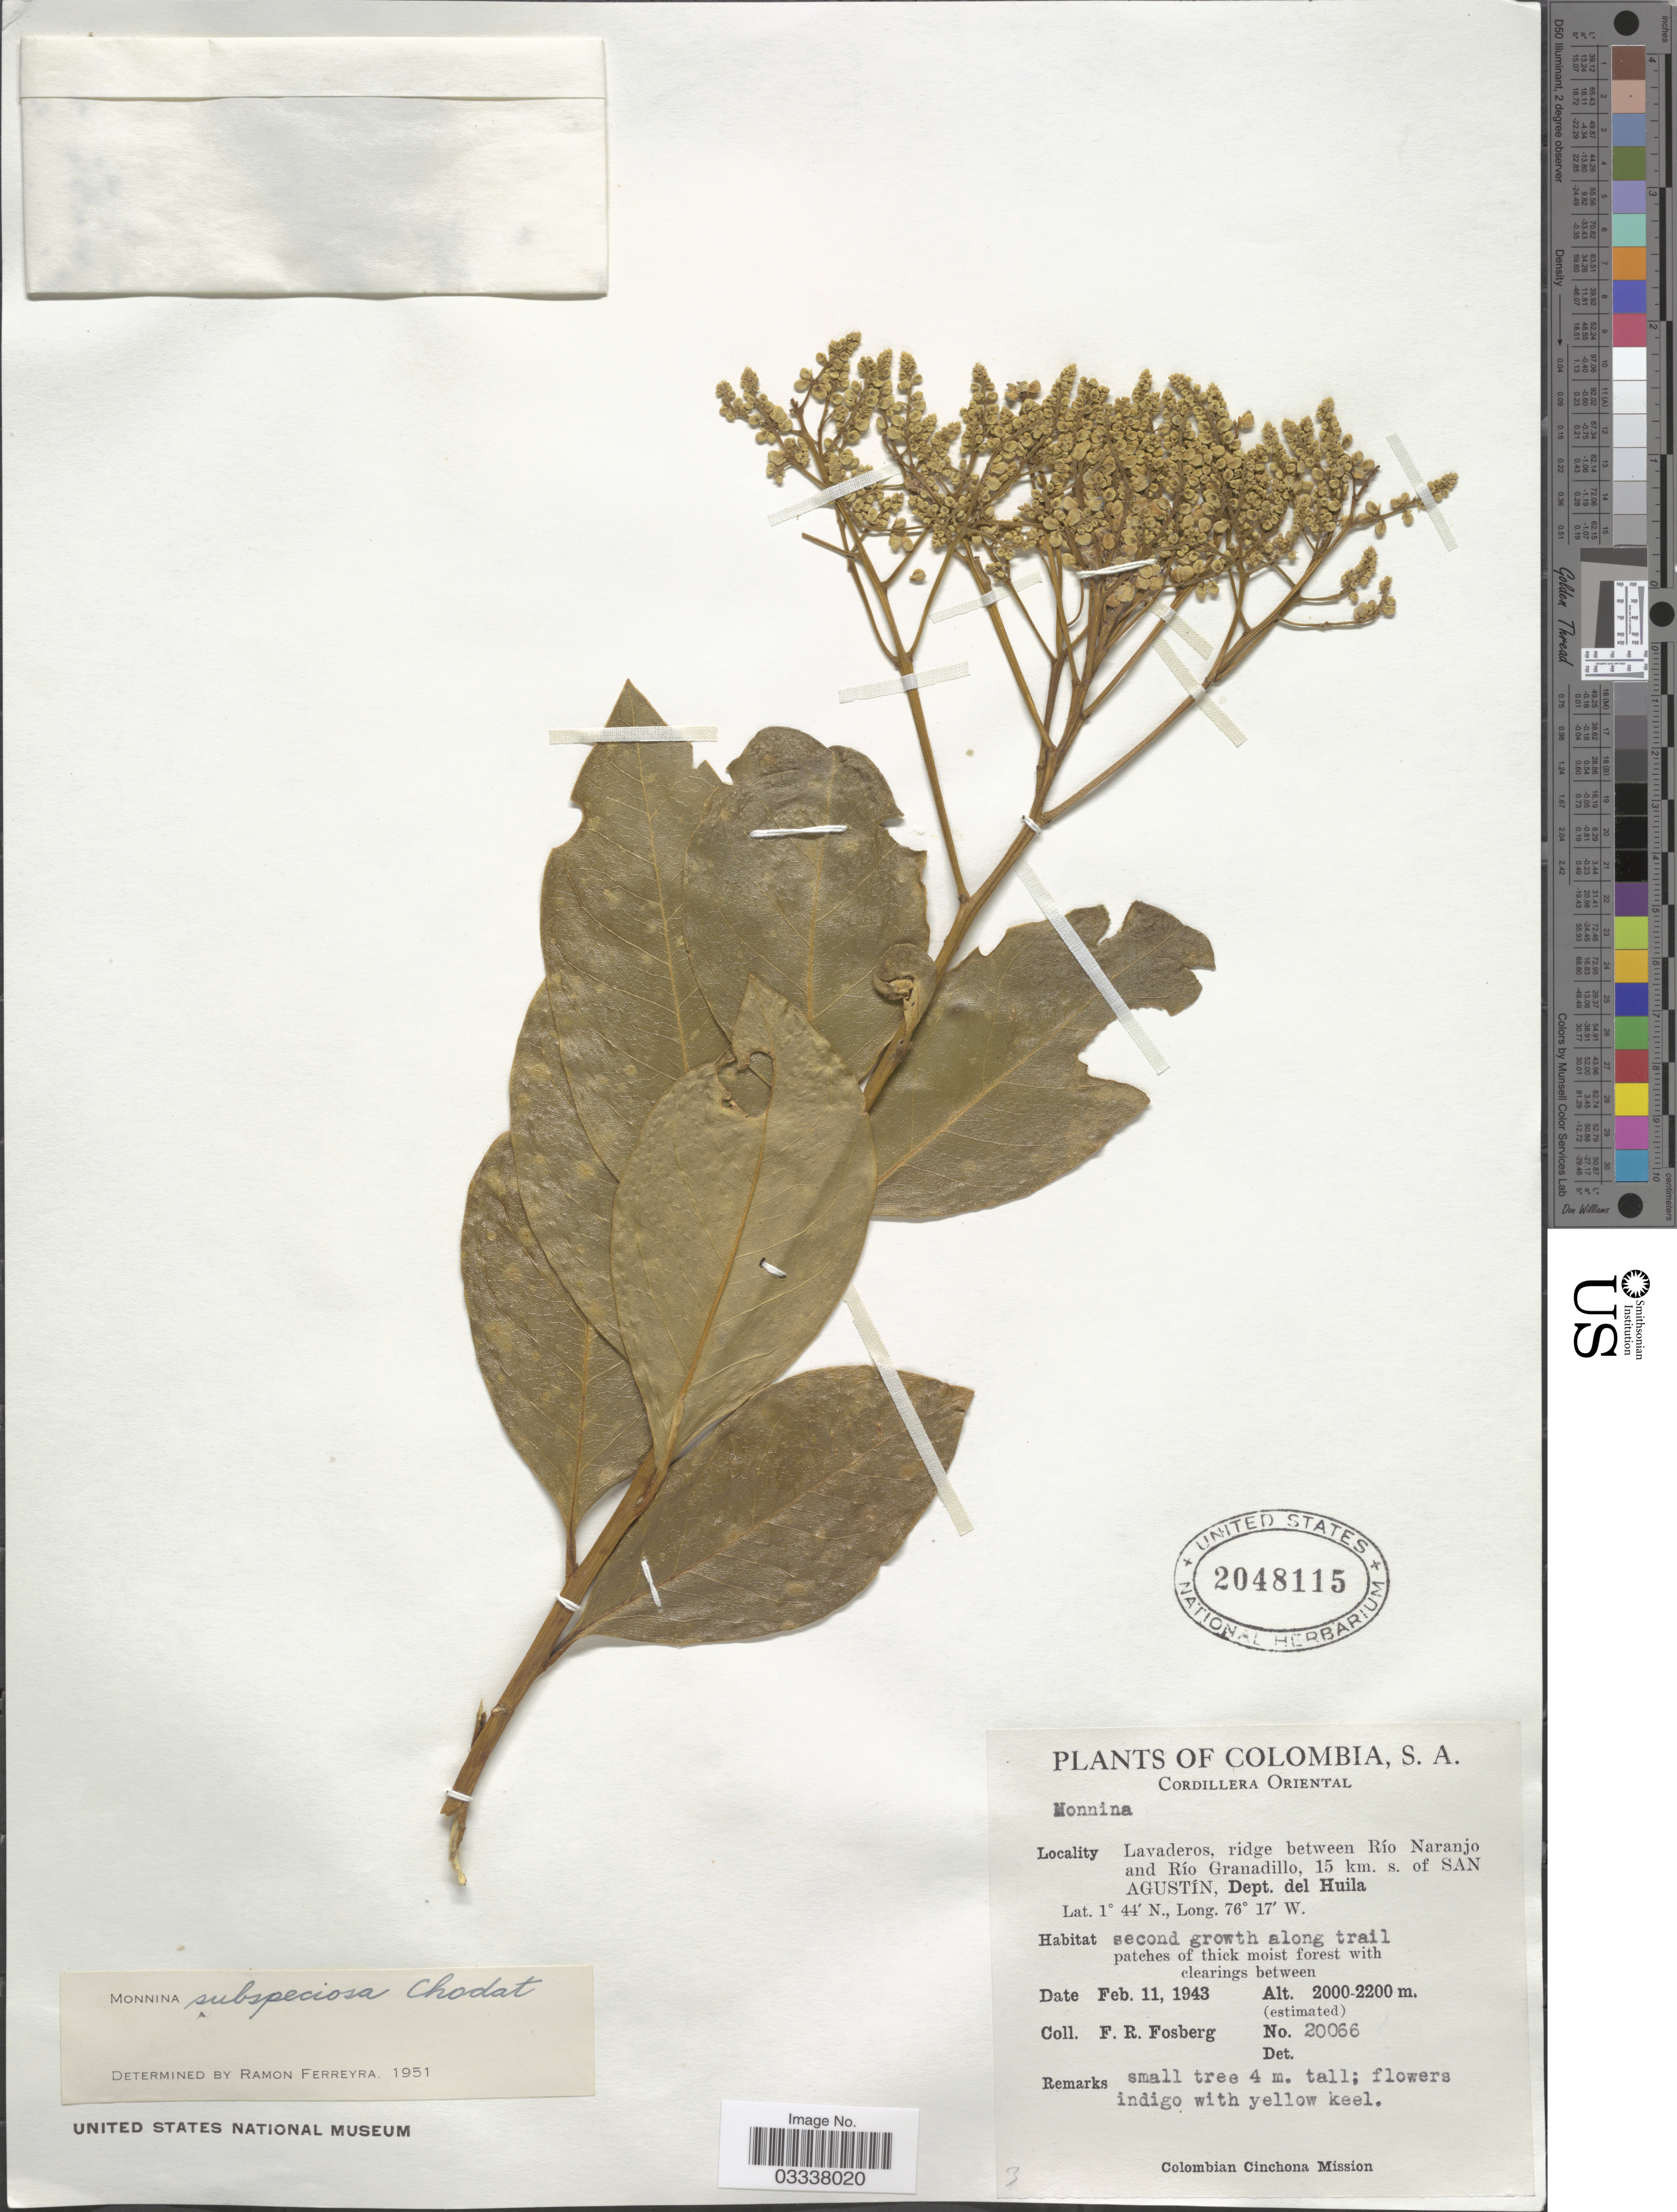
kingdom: Plantae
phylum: Tracheophyta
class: Magnoliopsida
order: Fabales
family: Polygalaceae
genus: Monnina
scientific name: Monnina subspeciosa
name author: Chodat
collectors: F. R. Fosberg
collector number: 20066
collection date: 1943-02-11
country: Colombia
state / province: Huila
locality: Cordillera Oriental, Lavaderos, ridge between Río Naranjo and Río Granadillo, 15 km. s. of San Agustín, Dept. del Huila.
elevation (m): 2000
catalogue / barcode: US 2048115